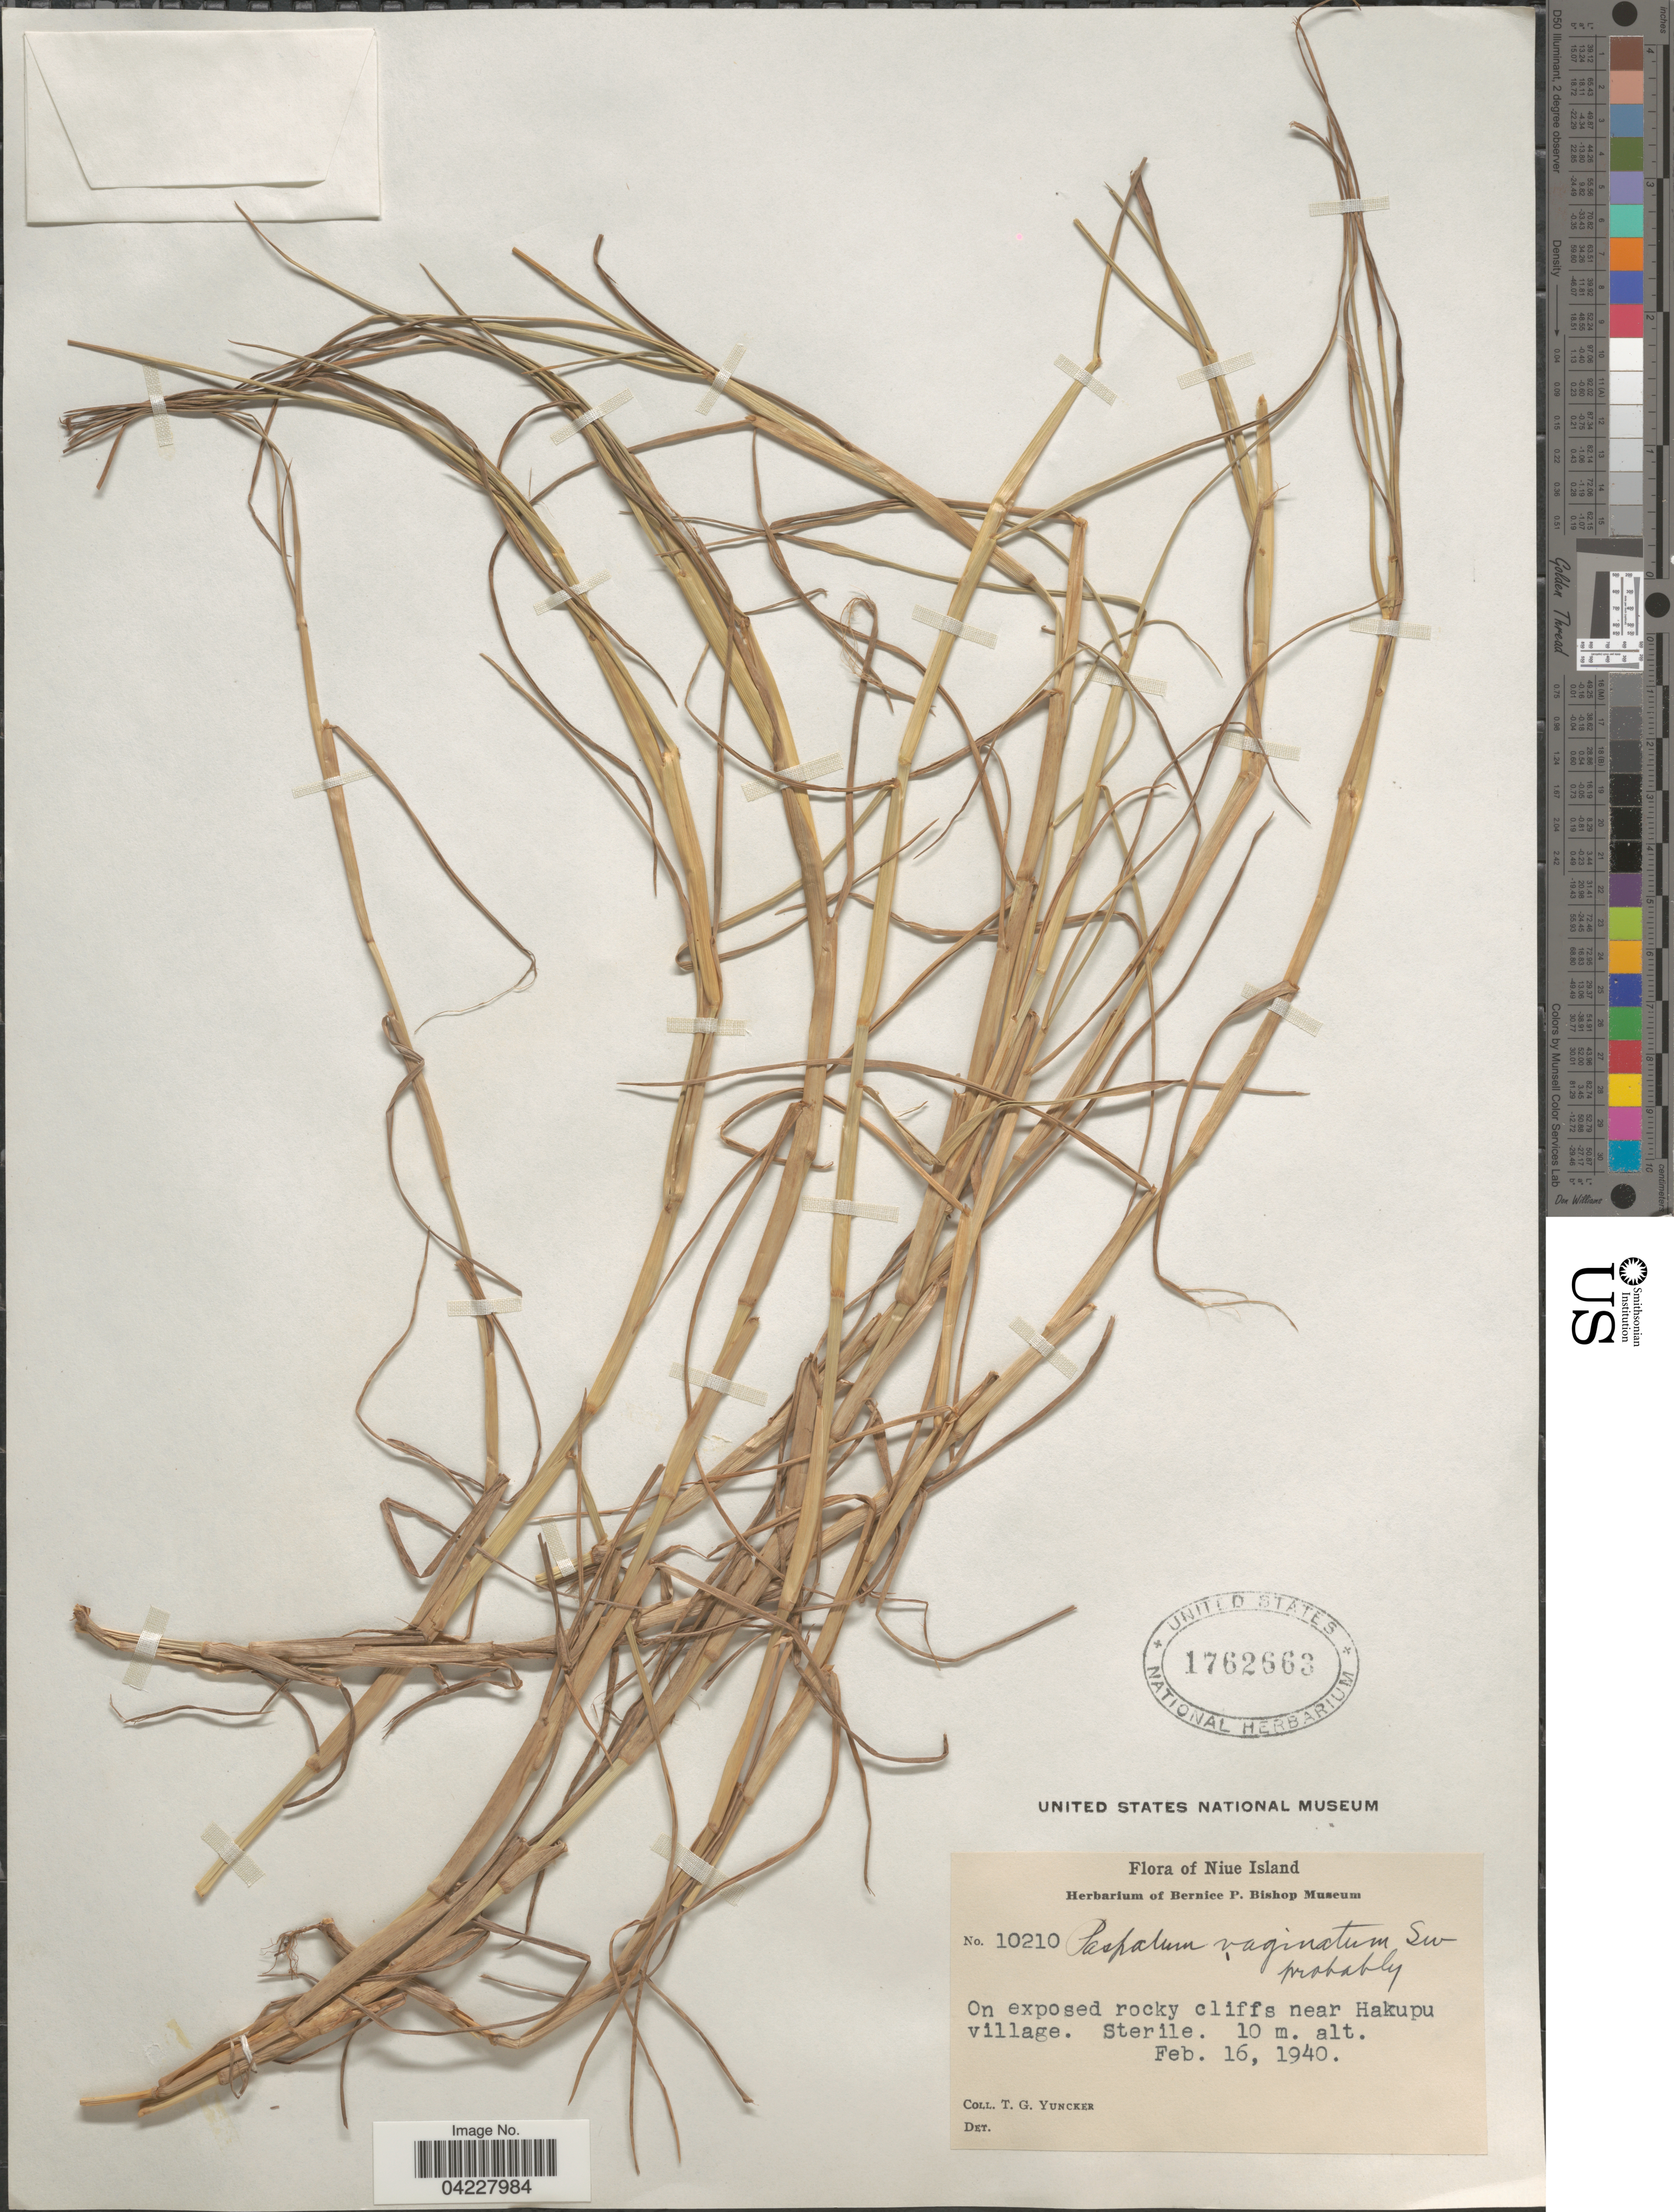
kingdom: Plantae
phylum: Tracheophyta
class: Liliopsida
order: Poales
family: Poaceae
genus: Paspalum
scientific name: Paspalum distichum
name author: L.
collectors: T. G. Yuncker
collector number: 10210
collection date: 1940-02-16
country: Niue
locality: Niue Island. On exposed rocky cliffs near Hakupu village.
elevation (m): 10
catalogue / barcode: US 1762663